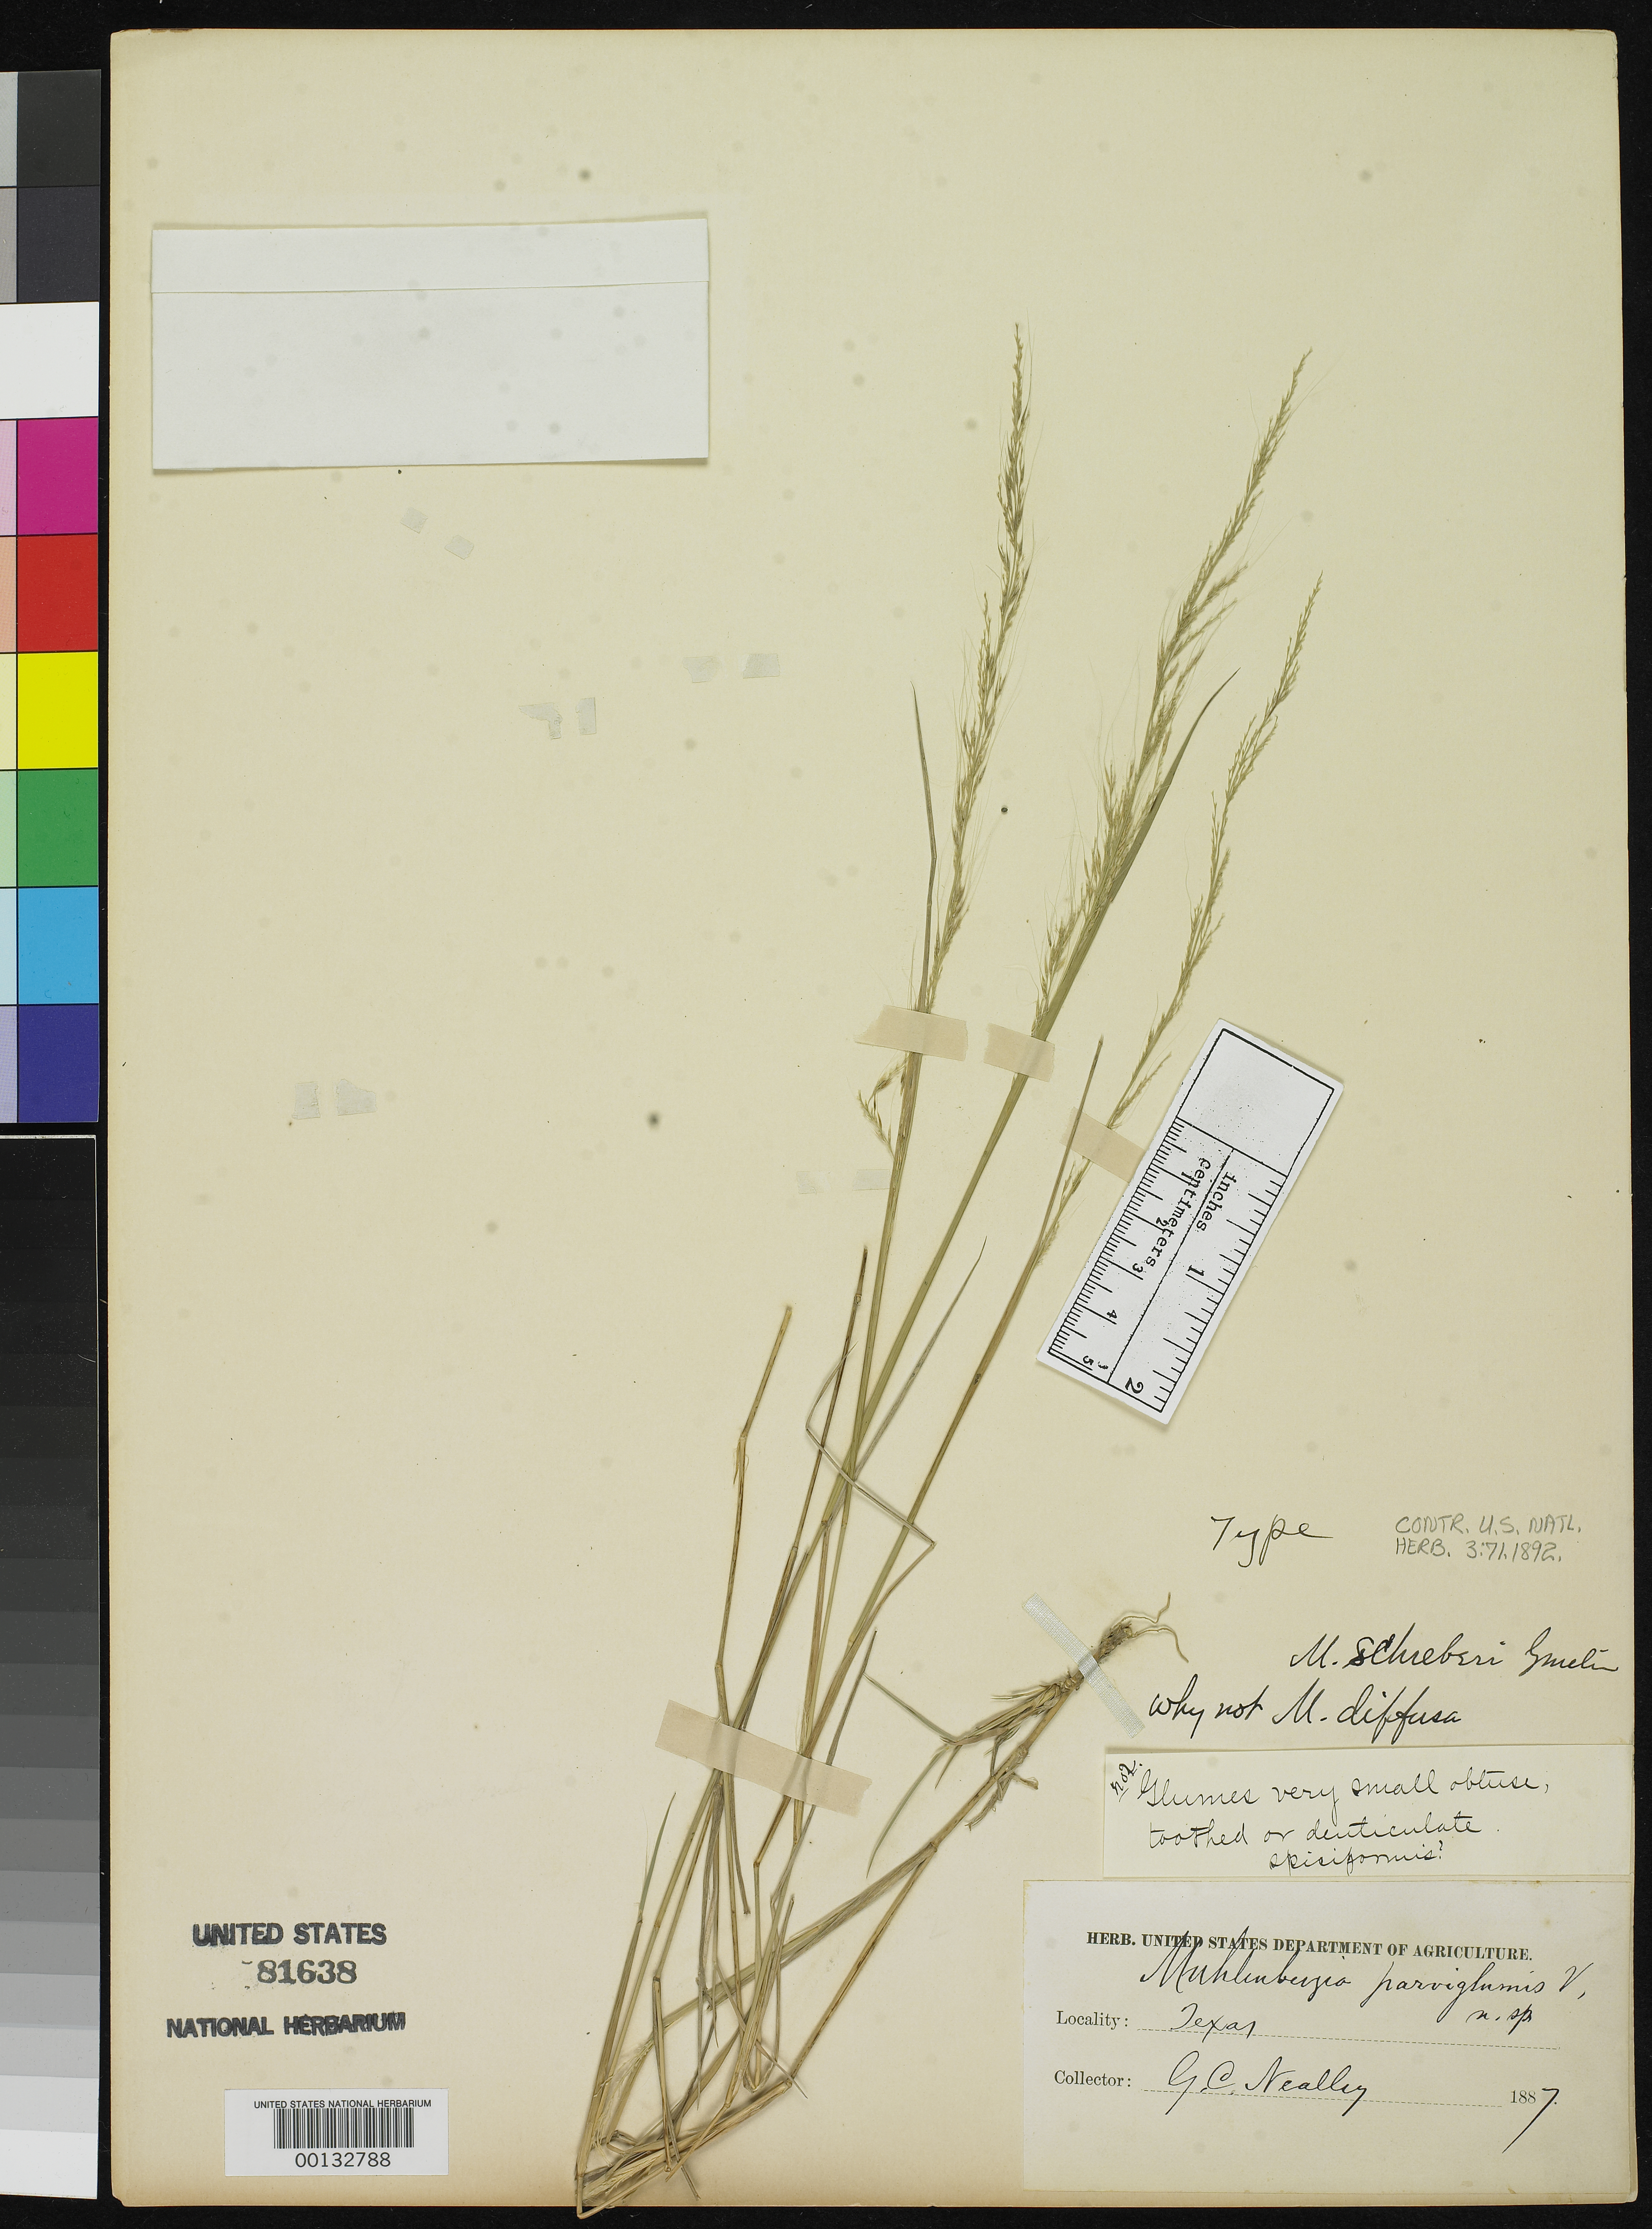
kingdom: Plantae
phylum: Tracheophyta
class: Liliopsida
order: Poales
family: Poaceae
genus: Muhlenbergia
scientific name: Muhlenbergia parviglumis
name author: Vasey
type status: Holotype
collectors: G. C. Nealley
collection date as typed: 1887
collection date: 1887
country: United States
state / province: Texas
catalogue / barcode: US 81638